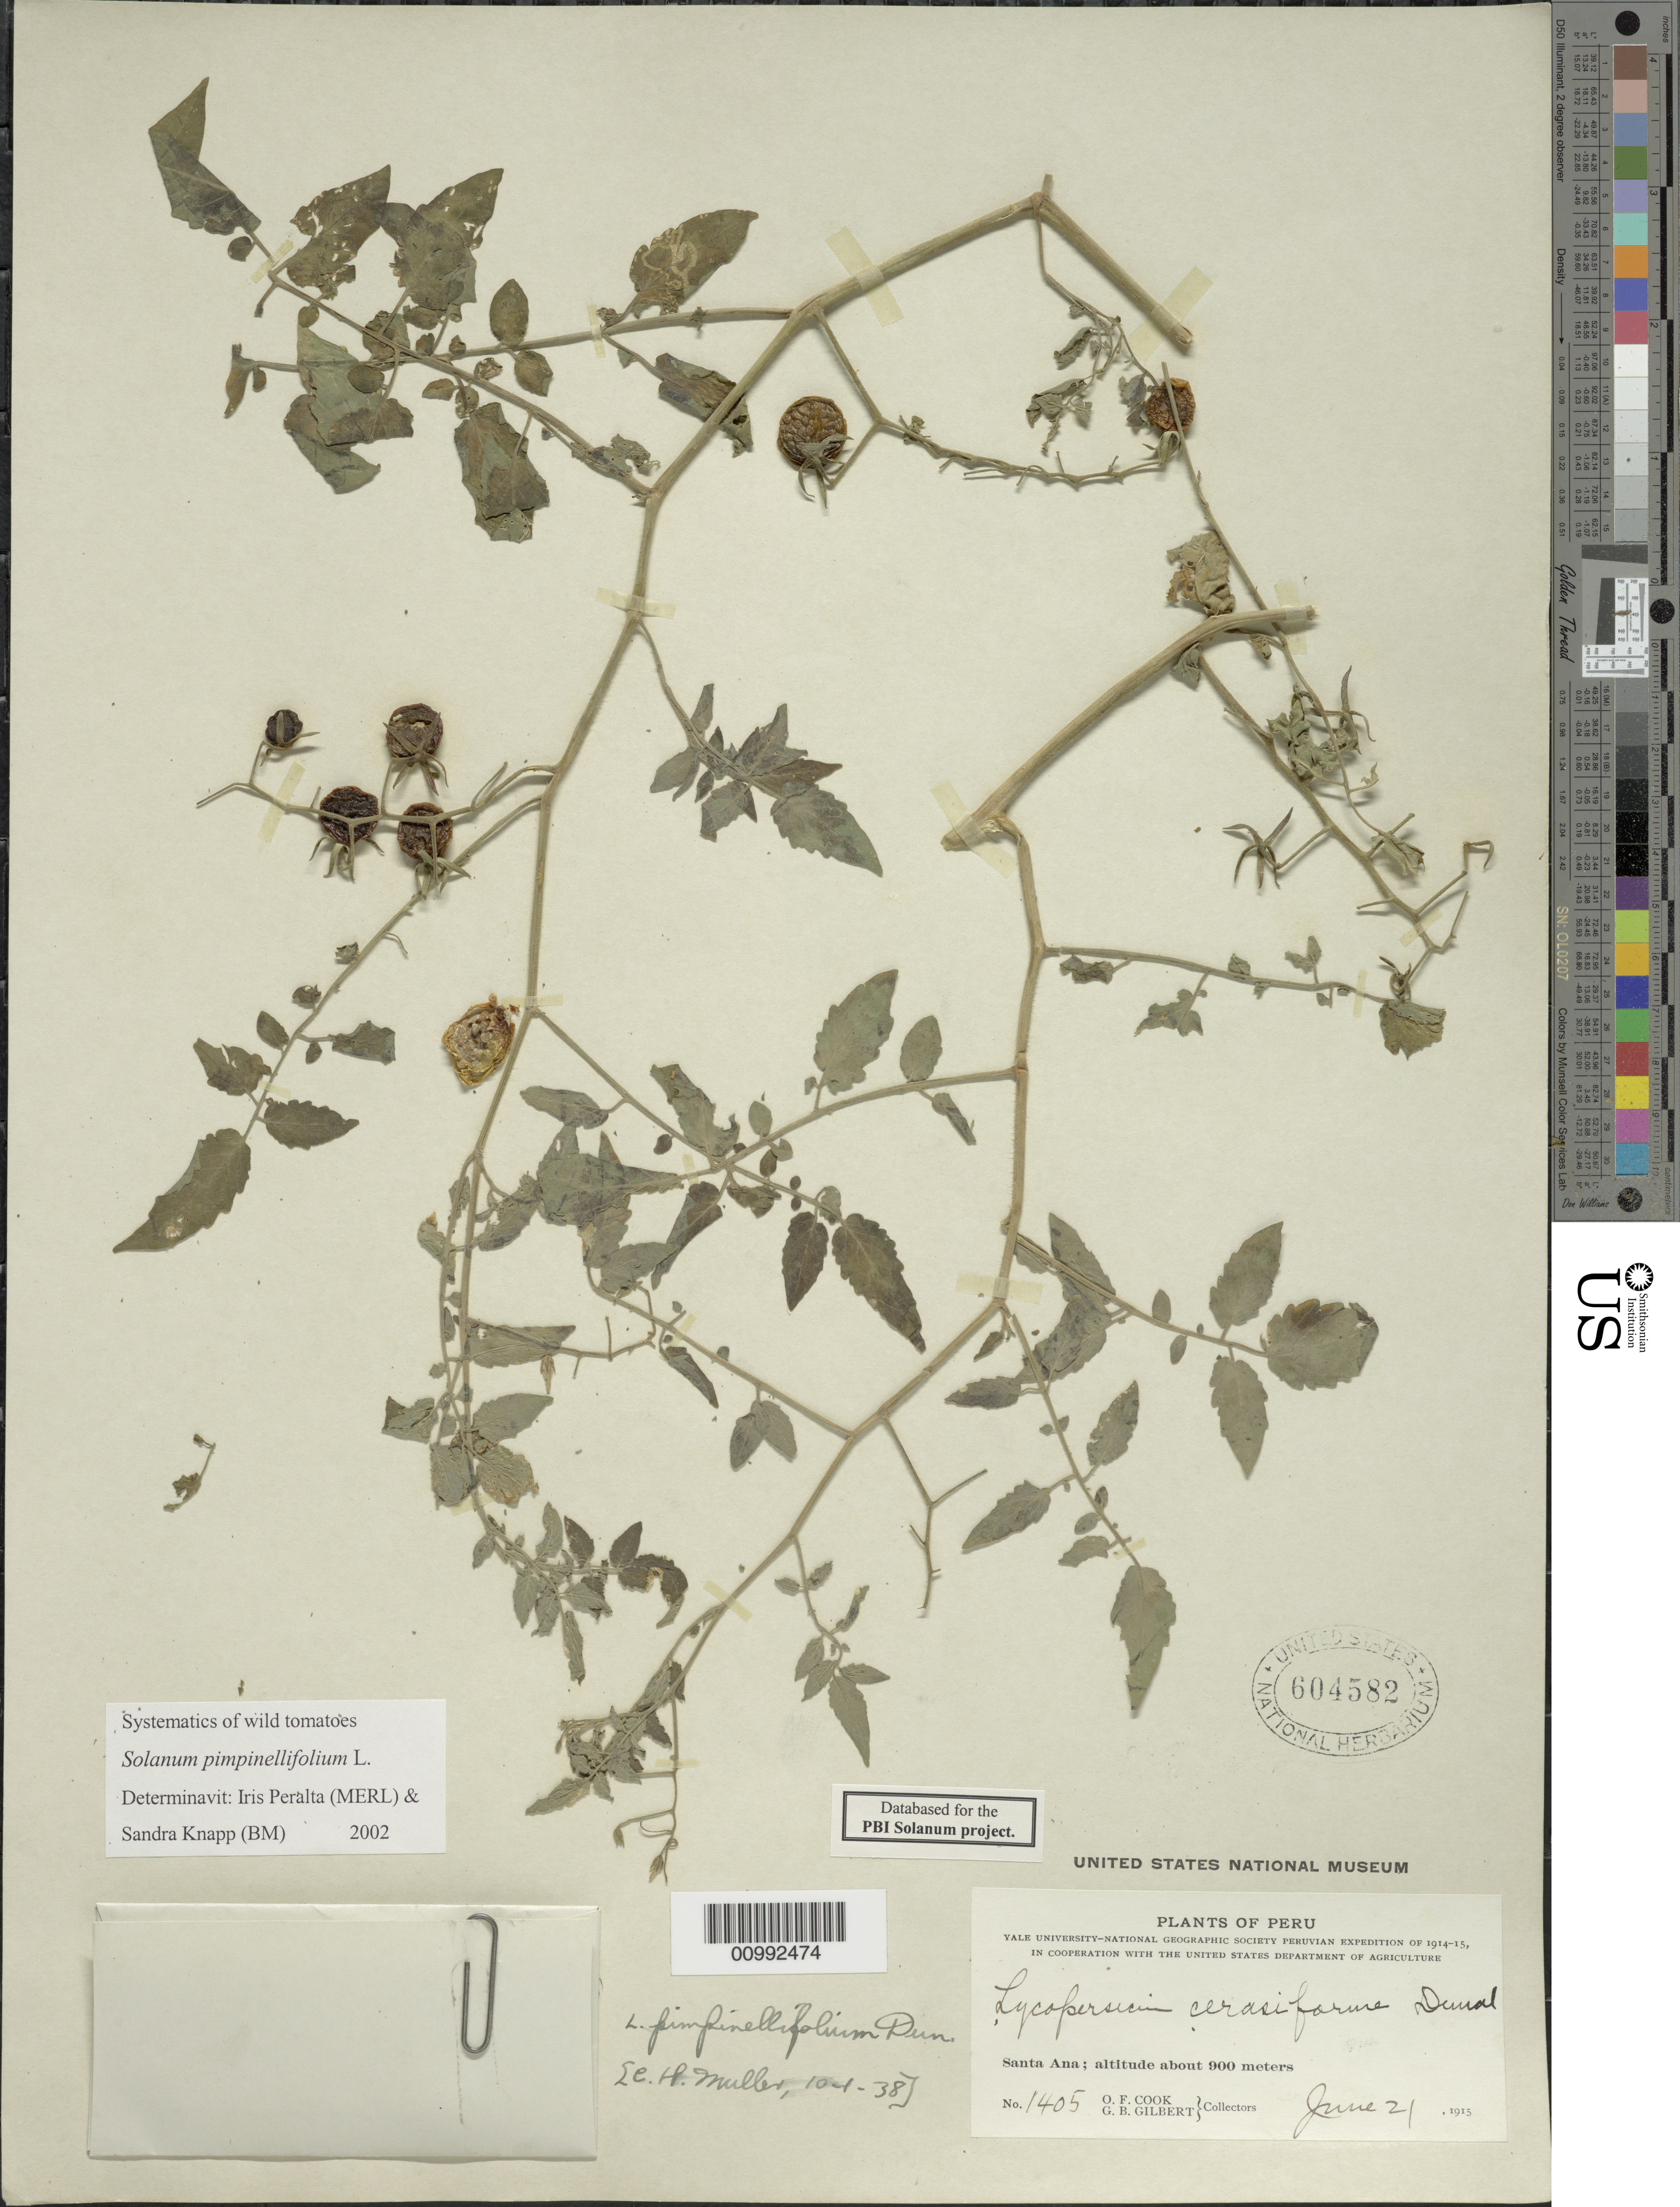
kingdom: Plantae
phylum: Tracheophyta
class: Magnoliopsida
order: Solanales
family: Solanaceae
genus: Solanum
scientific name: Solanum pimpinellifolium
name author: L.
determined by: Peralta, Iris E.; Knapp, S. D.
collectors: O. F. Cook & G. B. Gilbert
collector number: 1405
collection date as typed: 21 Jun 1915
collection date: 1915-06-21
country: Peru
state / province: Lima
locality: Santa Ana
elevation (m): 900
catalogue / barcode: US 604582